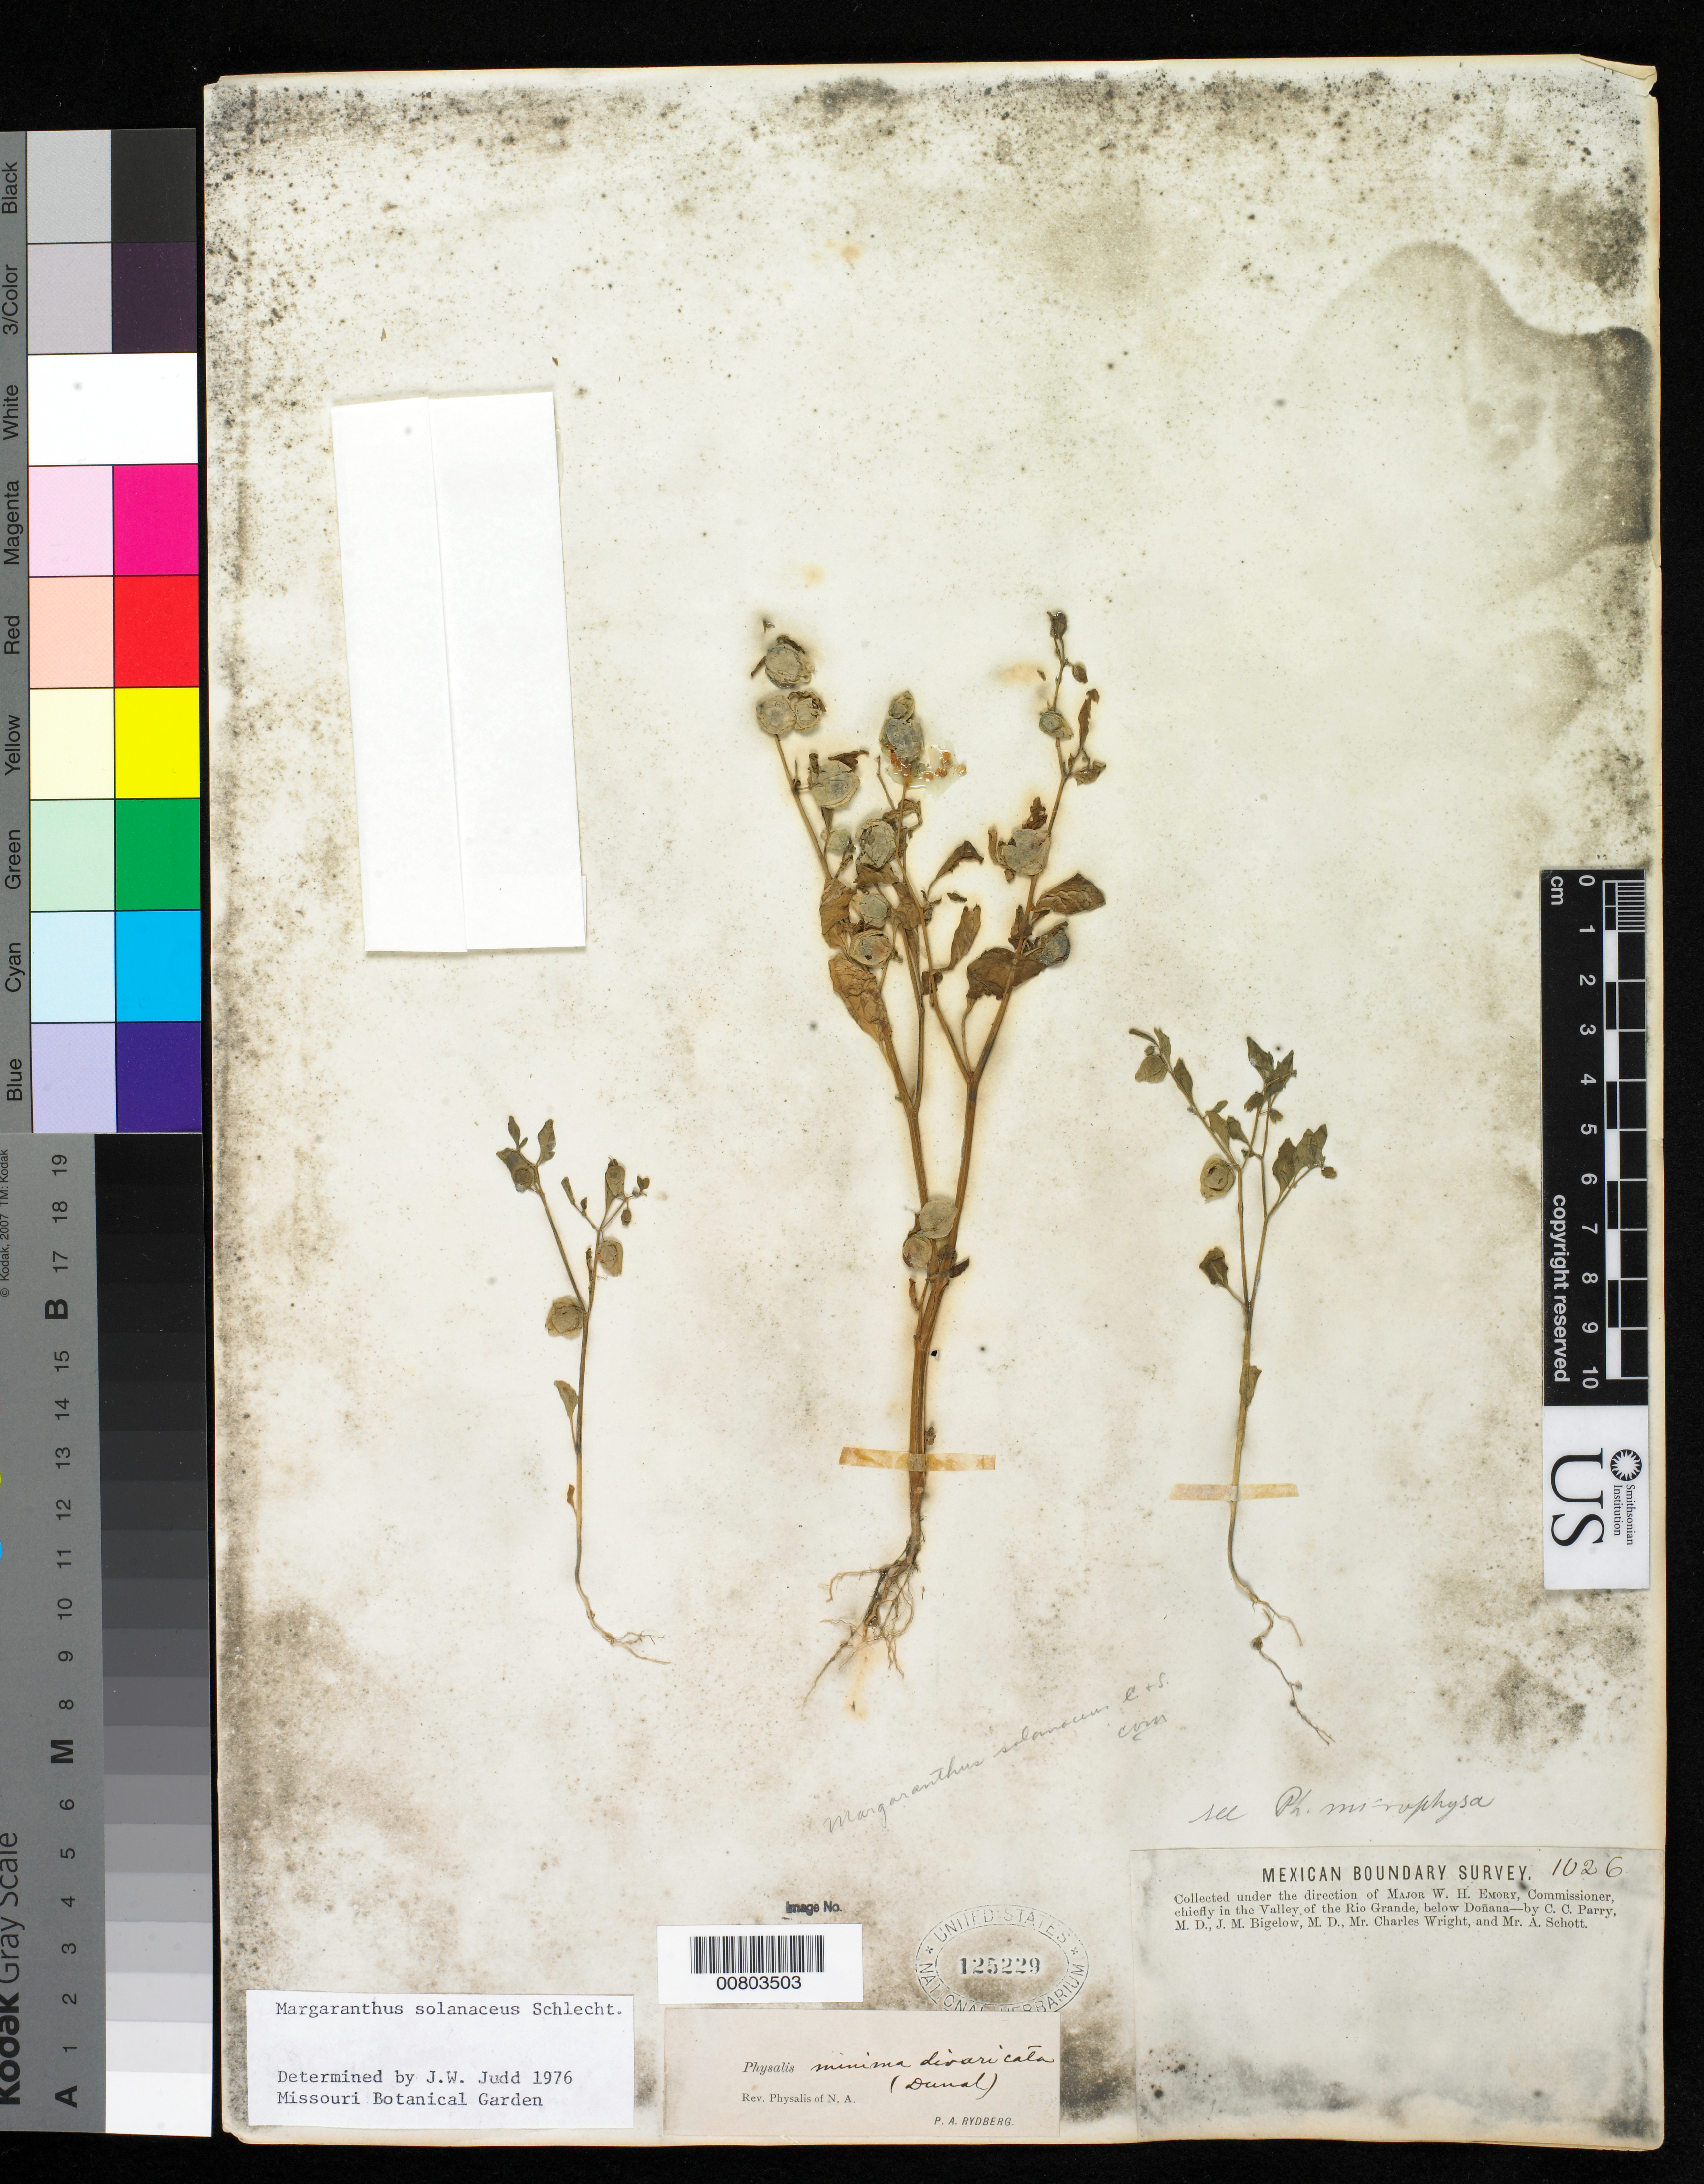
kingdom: Plantae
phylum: Tracheophyta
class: Magnoliopsida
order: Solanales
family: Solanaceae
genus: Margaranthus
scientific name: Margaranthus solanaceus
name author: Schltdl.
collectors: C. C. Parry, J. M. Bigelow, C. Wright & A. C. V. Schott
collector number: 1026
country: United States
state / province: New Mexico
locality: Valley of the Rio Grande, below Doñana, New Mexico.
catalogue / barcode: US 125229